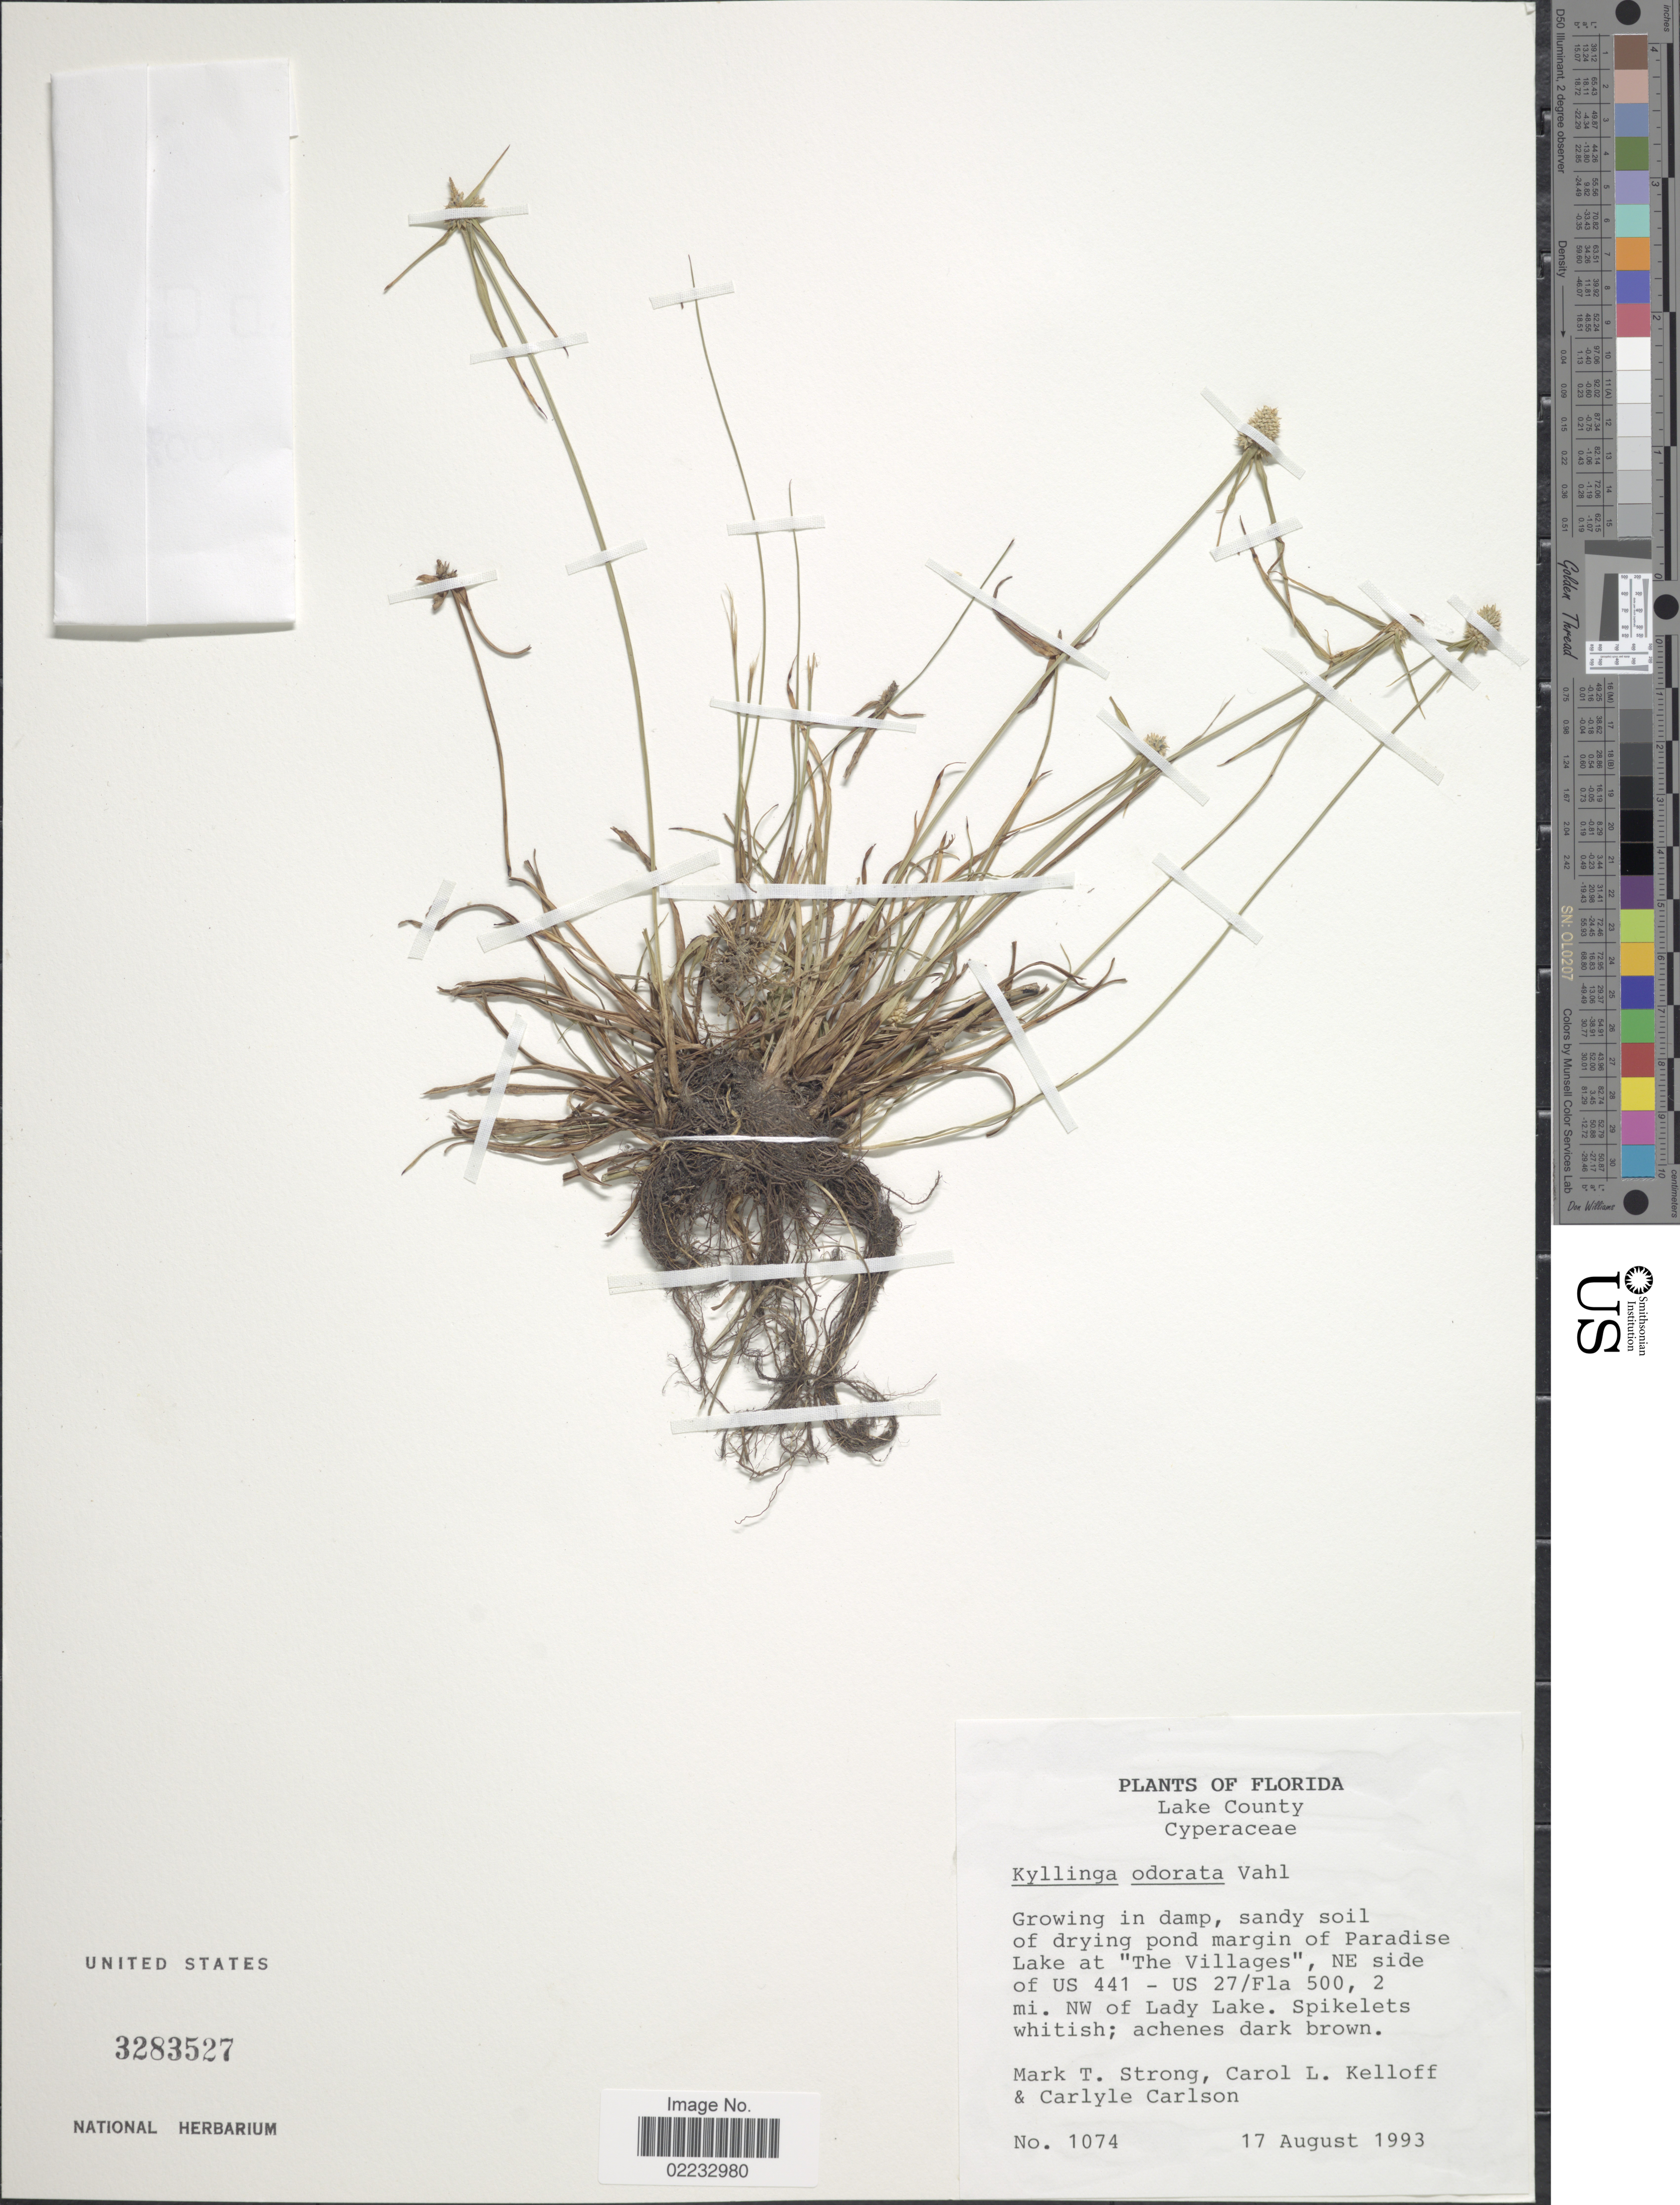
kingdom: Plantae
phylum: Tracheophyta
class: Liliopsida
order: Poales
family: Cyperaceae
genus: Cyperus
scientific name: Cyperus sesquiflorus subsp. sesquiflorus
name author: (Torr.) Mattf. & Kük.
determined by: Strong, M. T., (US), Smithsonian Institution - National Museum of Natural History (UNITED STATES)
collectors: M. T. Strong, C. L. Kelloff & C. Carlson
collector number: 1074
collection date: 1993-08-17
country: United States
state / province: Florida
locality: Lake County, growing in damp, sandy soil of drying pond margin of Paradise Lake at "The Villages", NE side of US 441- US 27/Fla 500, 2 mi. NW of Lady Lake.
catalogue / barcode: US 3283527